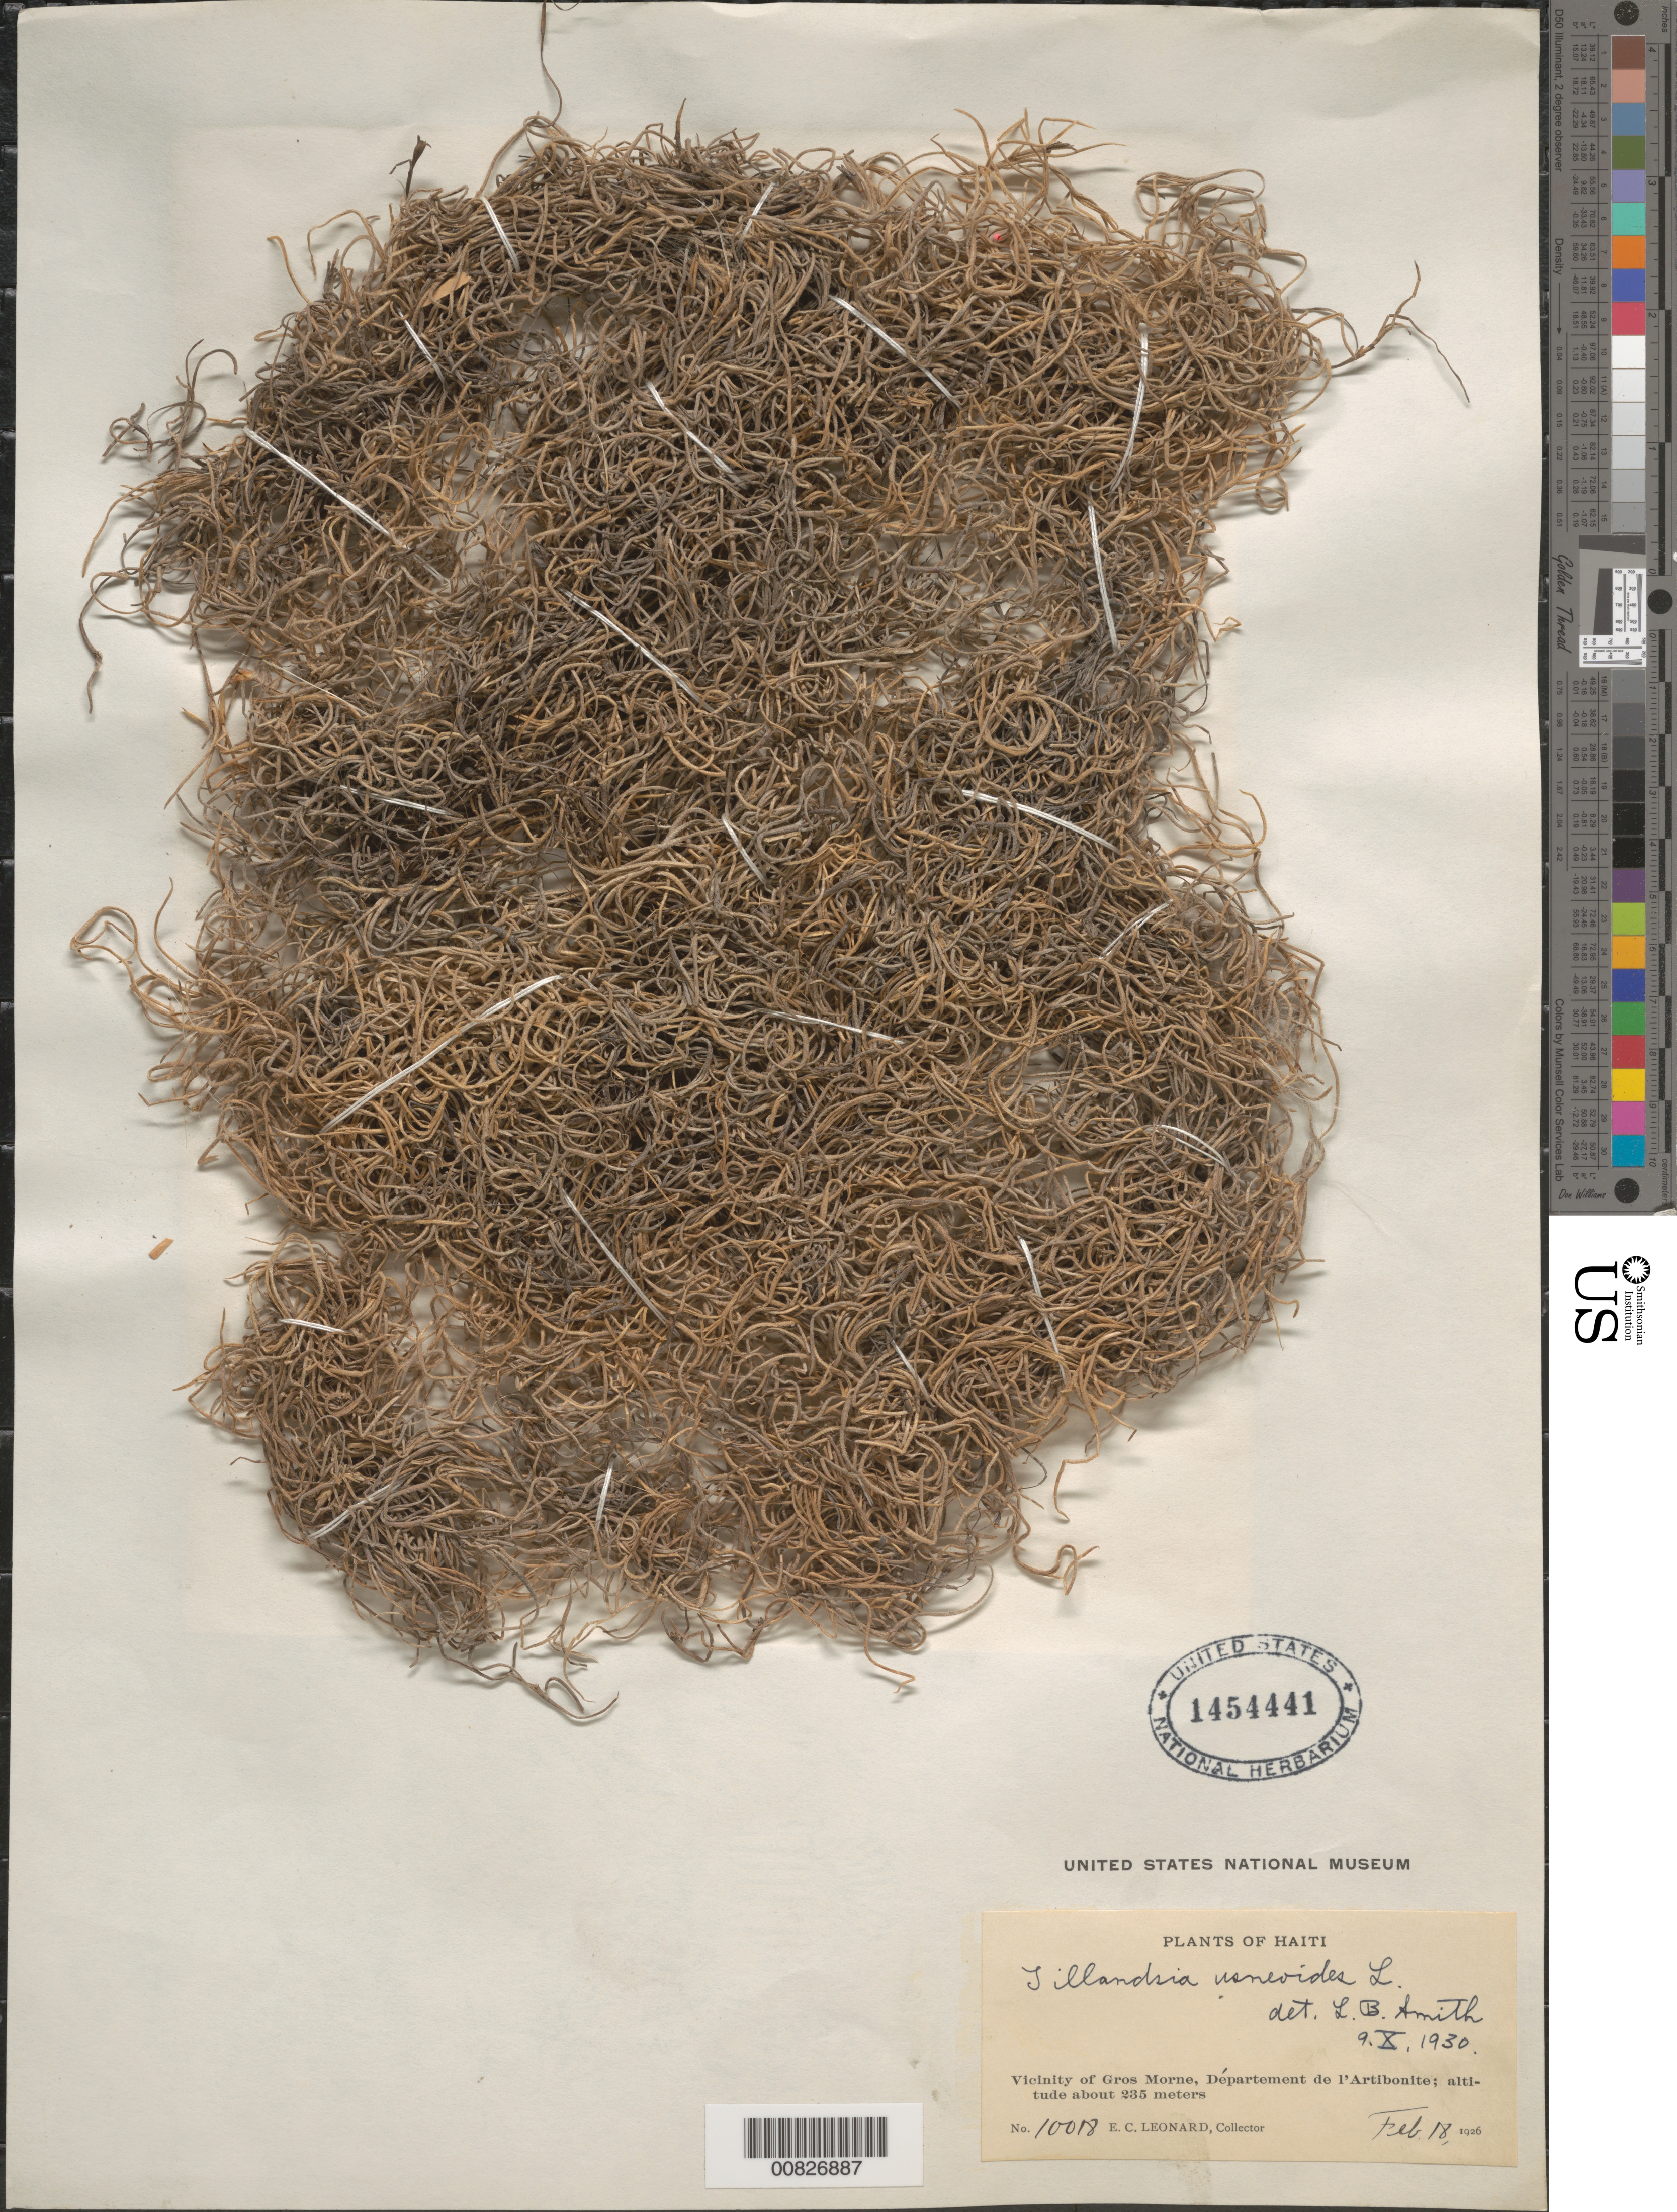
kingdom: Plantae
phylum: Tracheophyta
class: Liliopsida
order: Poales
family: Bromeliaceae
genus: Tillandsia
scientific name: Tillandsia usneoides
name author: (L.) L.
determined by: Smith, Lyman B., (US), NMNH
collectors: E. C. Leonard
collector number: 10018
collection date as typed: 18 Feb 1926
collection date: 1926-02-18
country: Haiti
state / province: Artibonite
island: Hispaniola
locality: Vicinity of Gros Morne, Département de l'Artibonite.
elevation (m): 235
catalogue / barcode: US 1454441